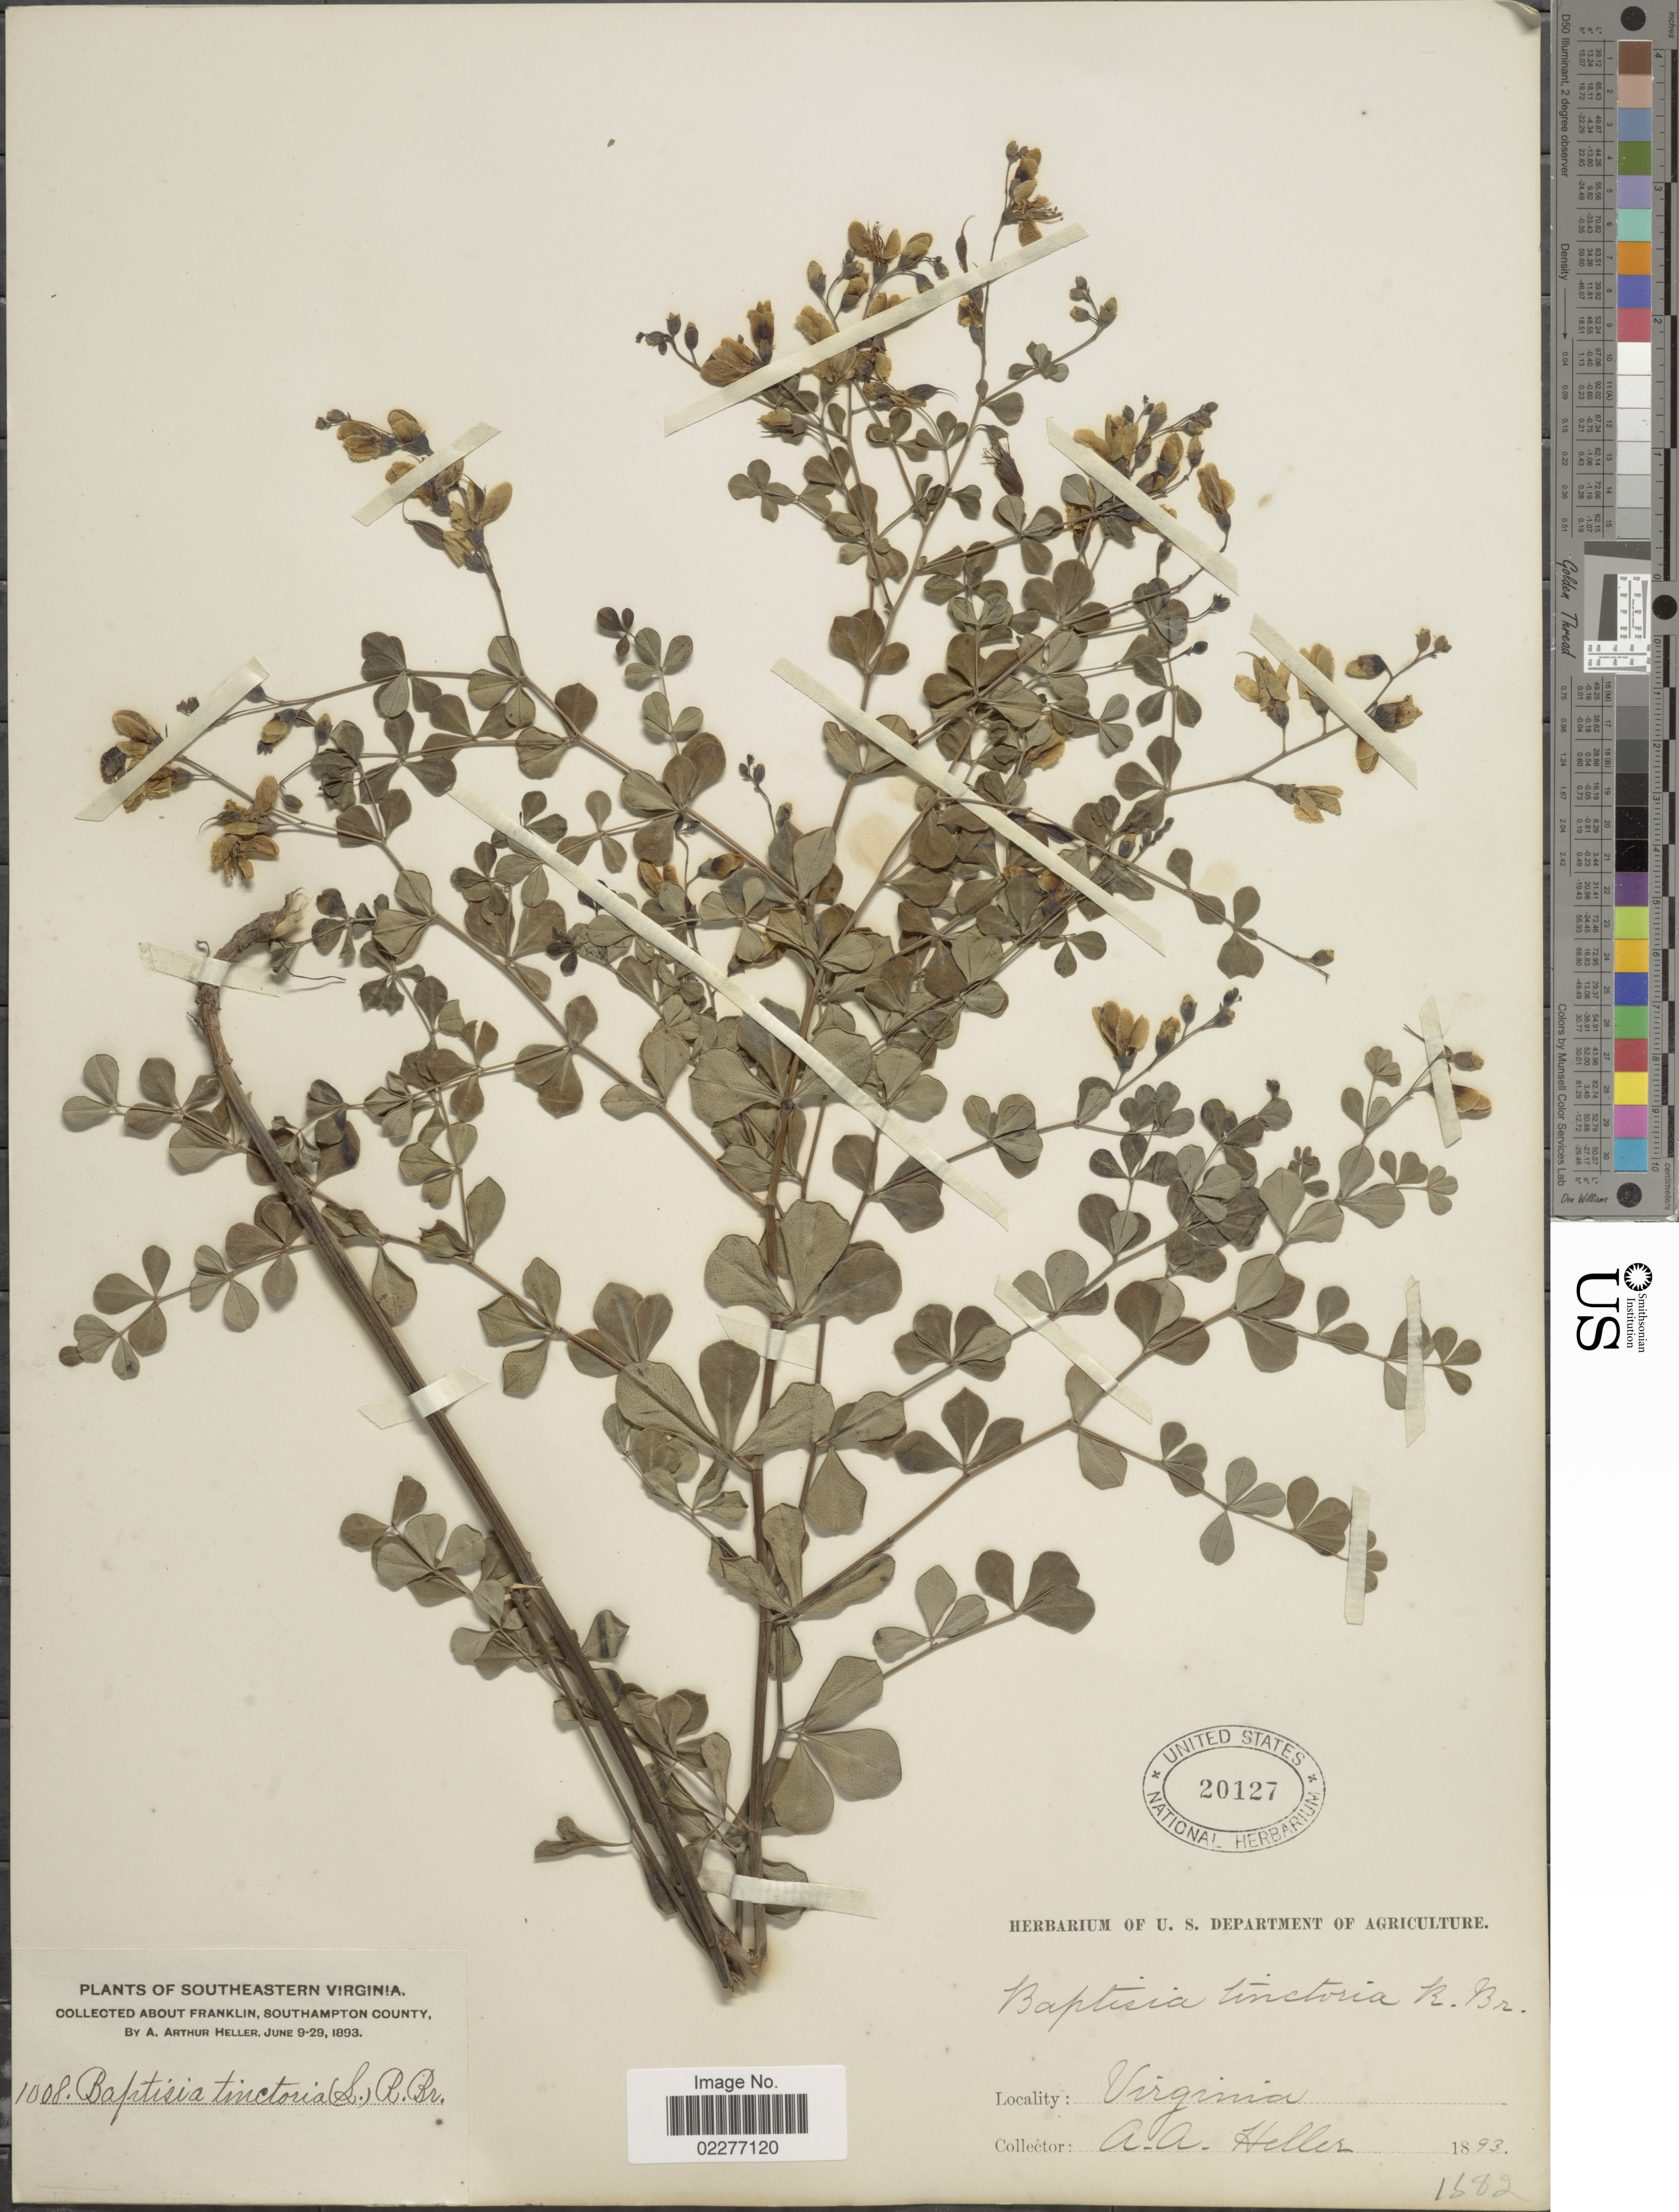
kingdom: Plantae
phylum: Tracheophyta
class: Magnoliopsida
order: Fabales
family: Fabaceae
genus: Baptisia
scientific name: Baptisia tinctoria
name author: (L.) R. Br.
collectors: A. A. Heller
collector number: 1008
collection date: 1893-06-09/1893-06-29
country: United States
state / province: Virginia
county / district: City of Franklin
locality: Southeastern Virginia, about Franklin , Southampton County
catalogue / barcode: US 20127